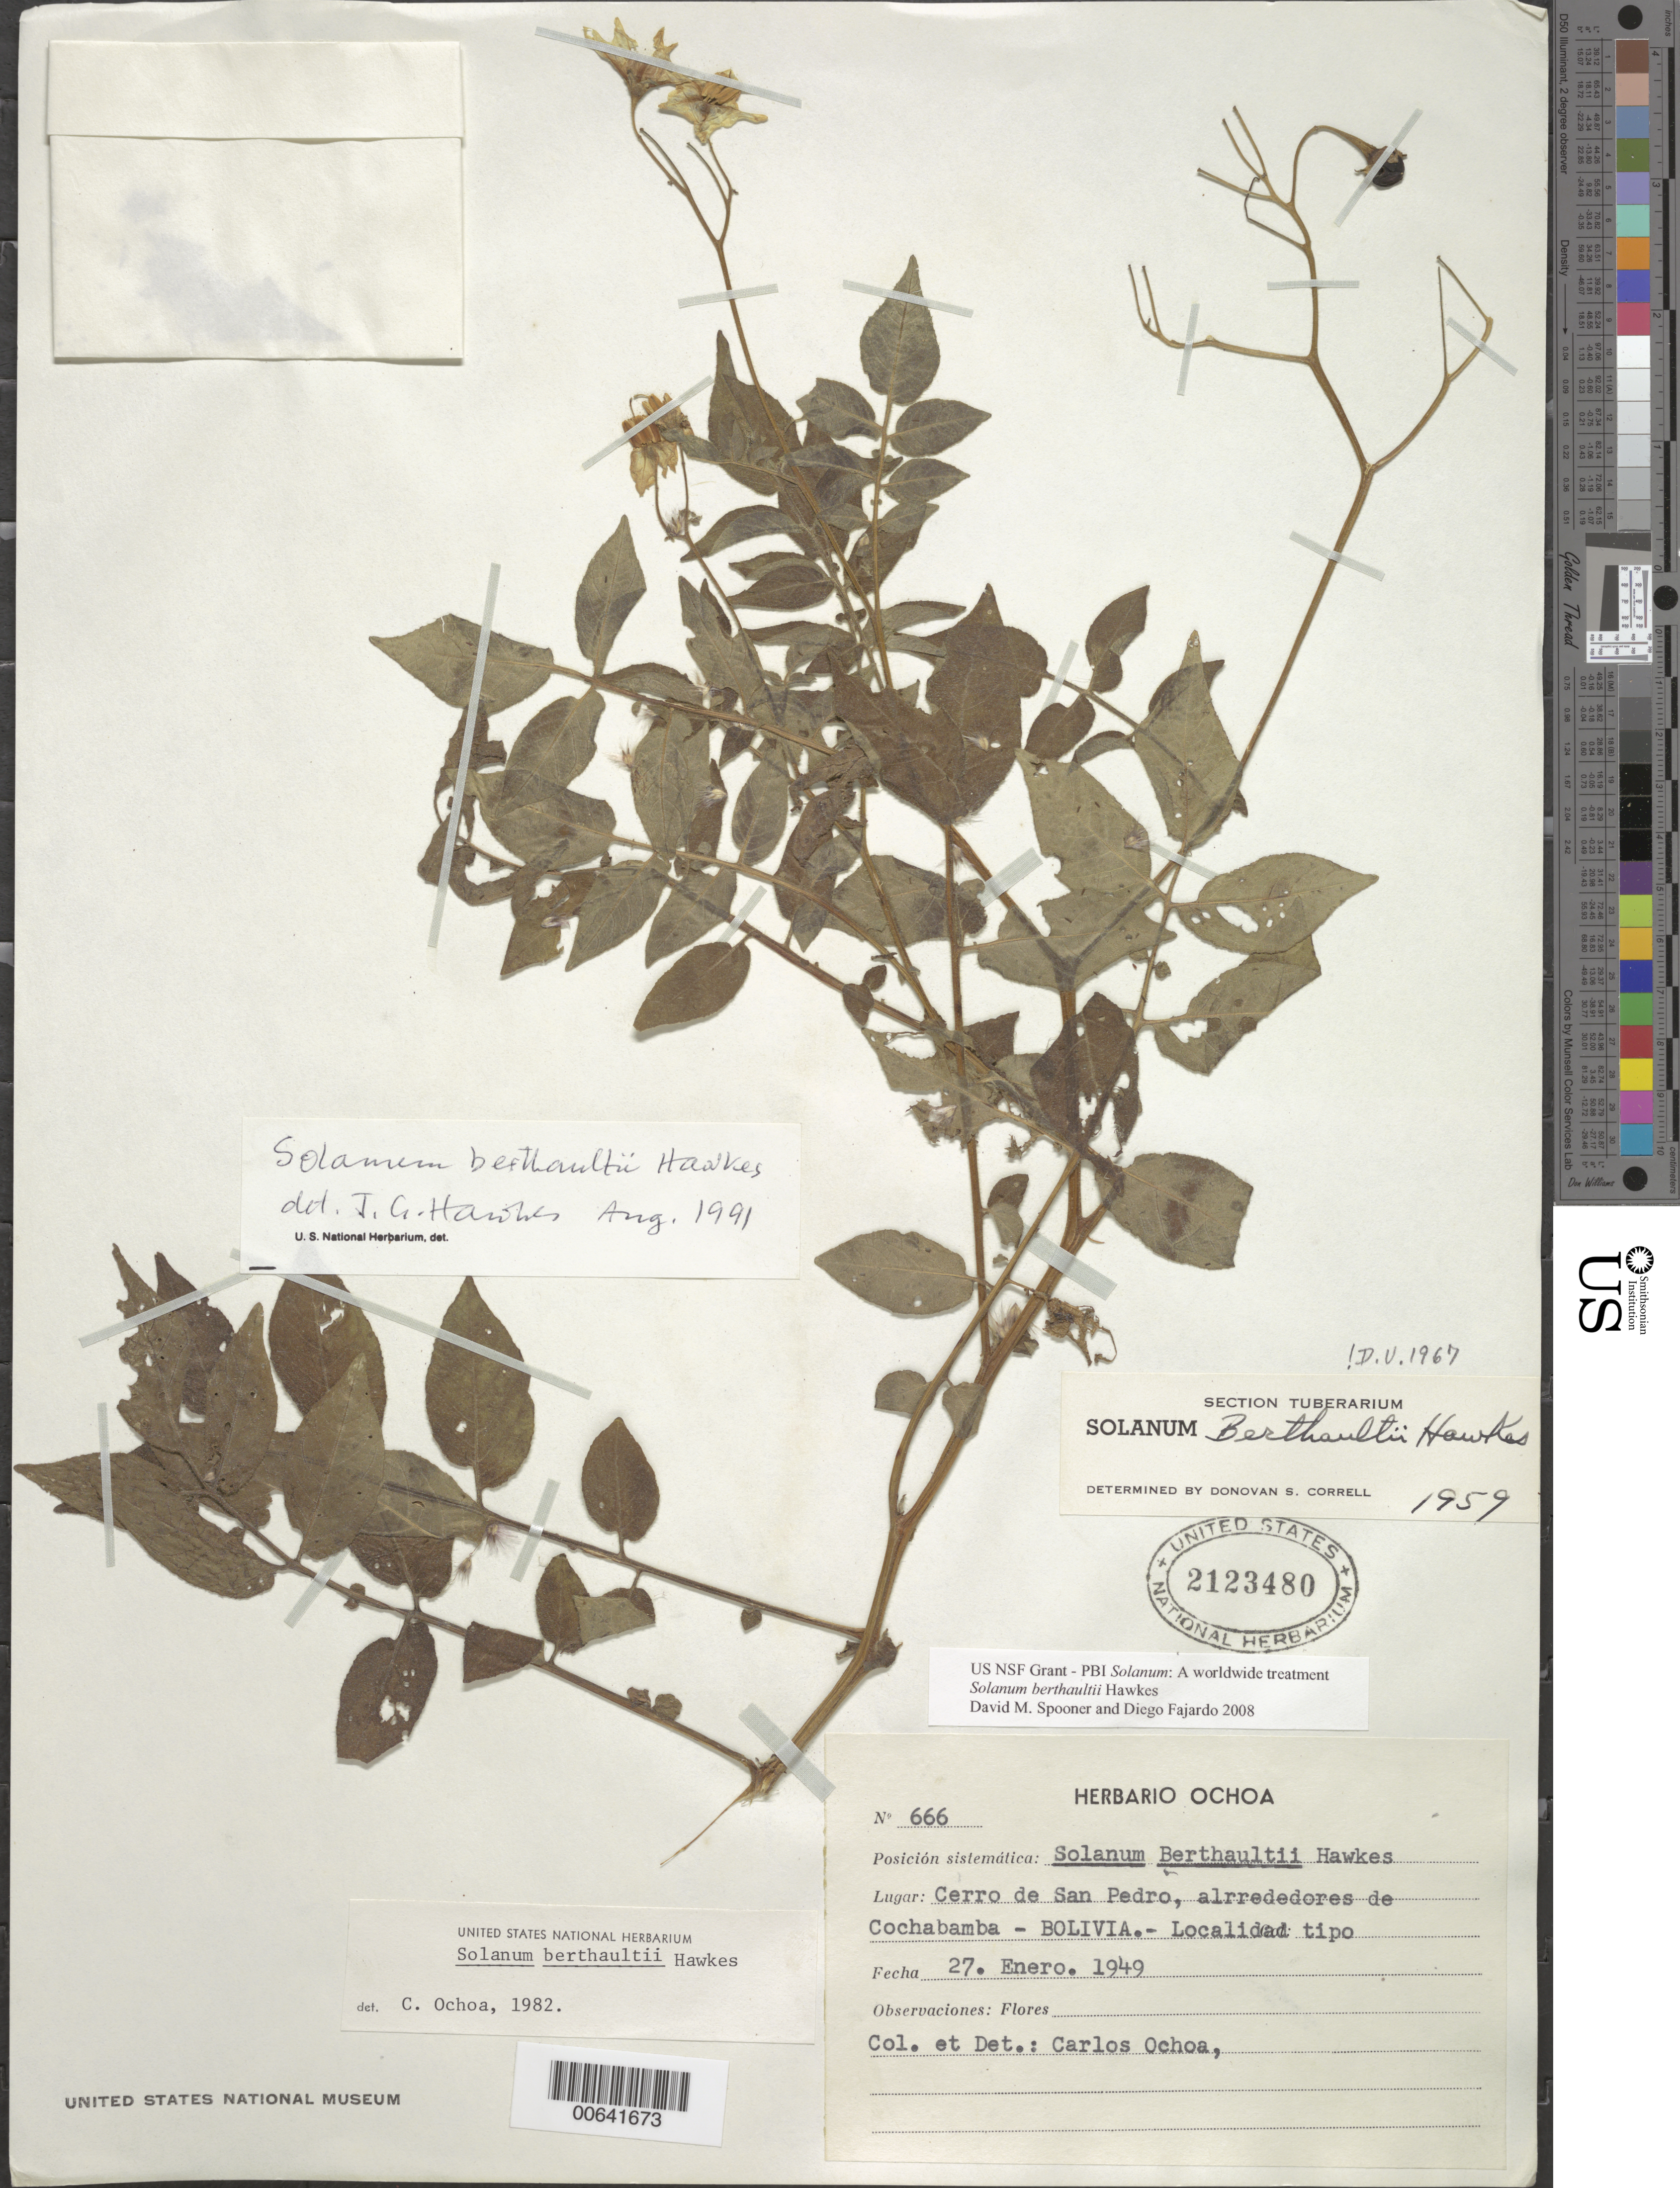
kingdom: Plantae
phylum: Tracheophyta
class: Magnoliopsida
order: Solanales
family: Solanaceae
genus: Solanum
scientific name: Solanum berthaultii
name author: Hawkes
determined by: Hawkes, J. G.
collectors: C. M. Ochoa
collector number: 666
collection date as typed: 27 Jan 1949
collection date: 1949-01-27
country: Bolivia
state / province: Cochabamba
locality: Alrededores de Cerro San Pedro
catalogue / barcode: US 2123480